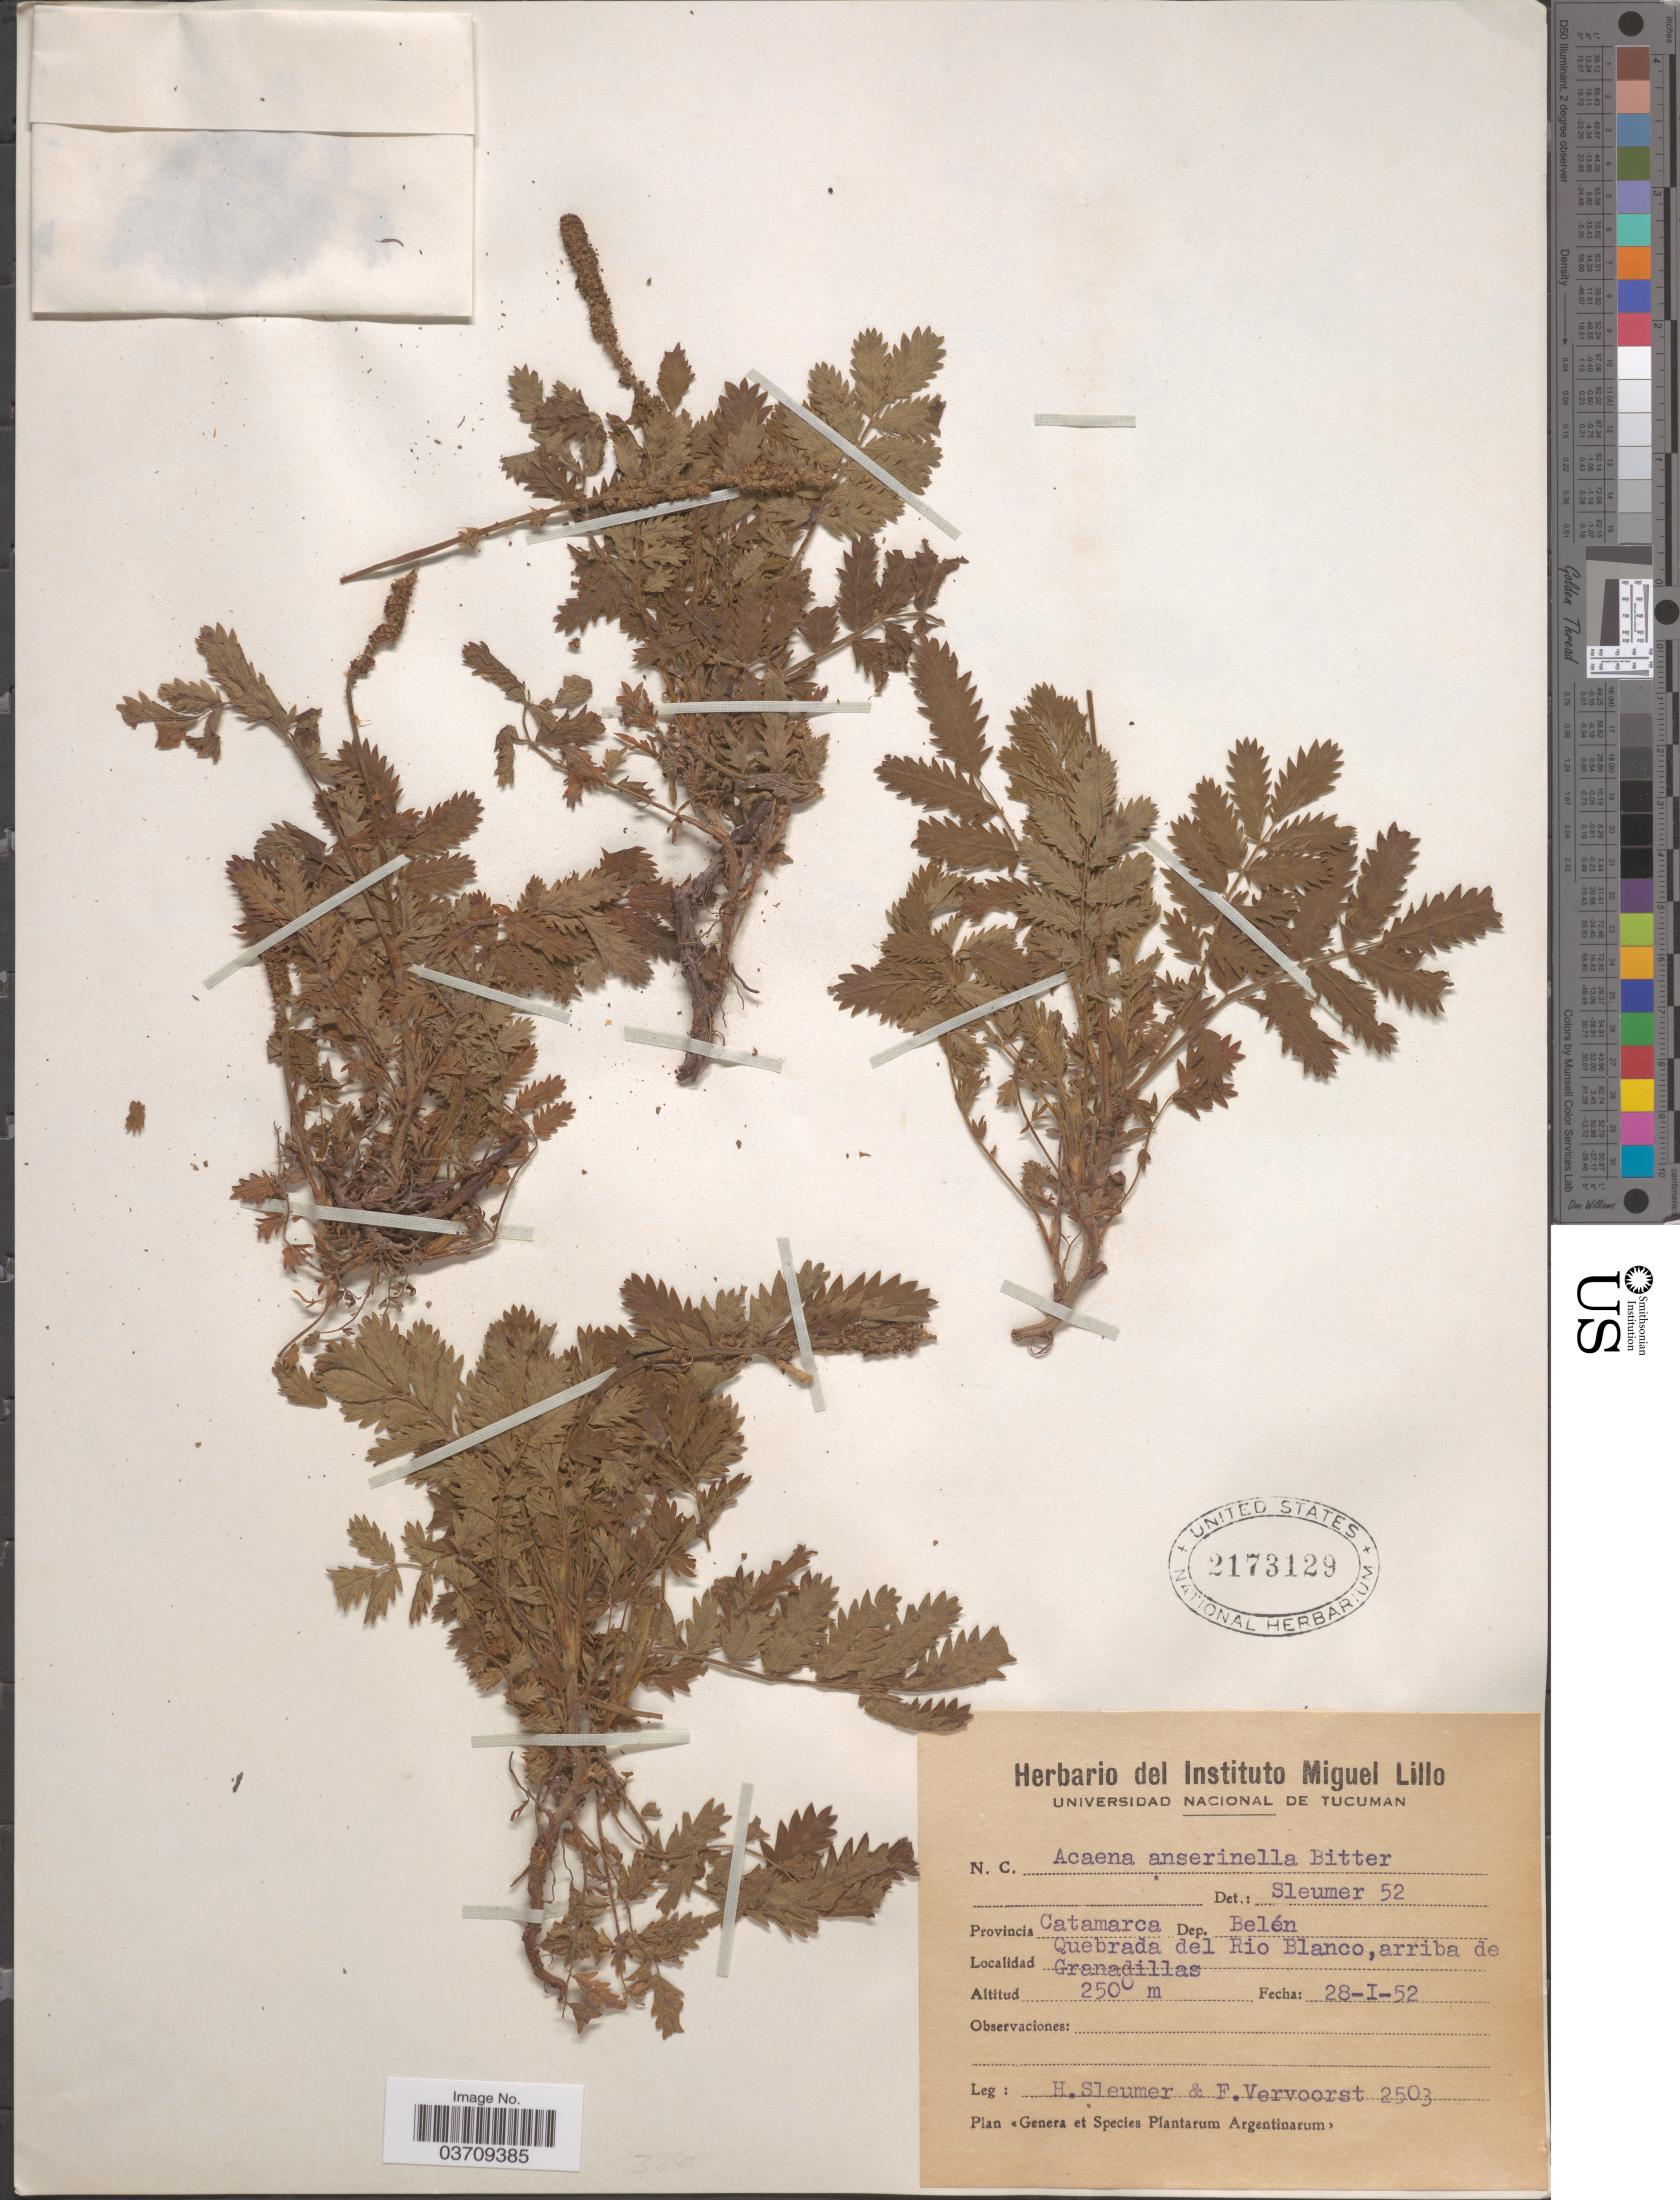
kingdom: Plantae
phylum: Tracheophyta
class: Magnoliopsida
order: Rosales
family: Rosaceae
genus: Acaena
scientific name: Acaena anserinella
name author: Bitter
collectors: H. O. Sleumer & F. Vervoorst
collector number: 2503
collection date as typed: Transcribed d/m/y: 28/1/52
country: Argentina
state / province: Catamarca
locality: Dep. Belén. Quebrada del Rio Blanco, arriba de Granadillas.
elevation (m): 2500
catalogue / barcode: US 2173129